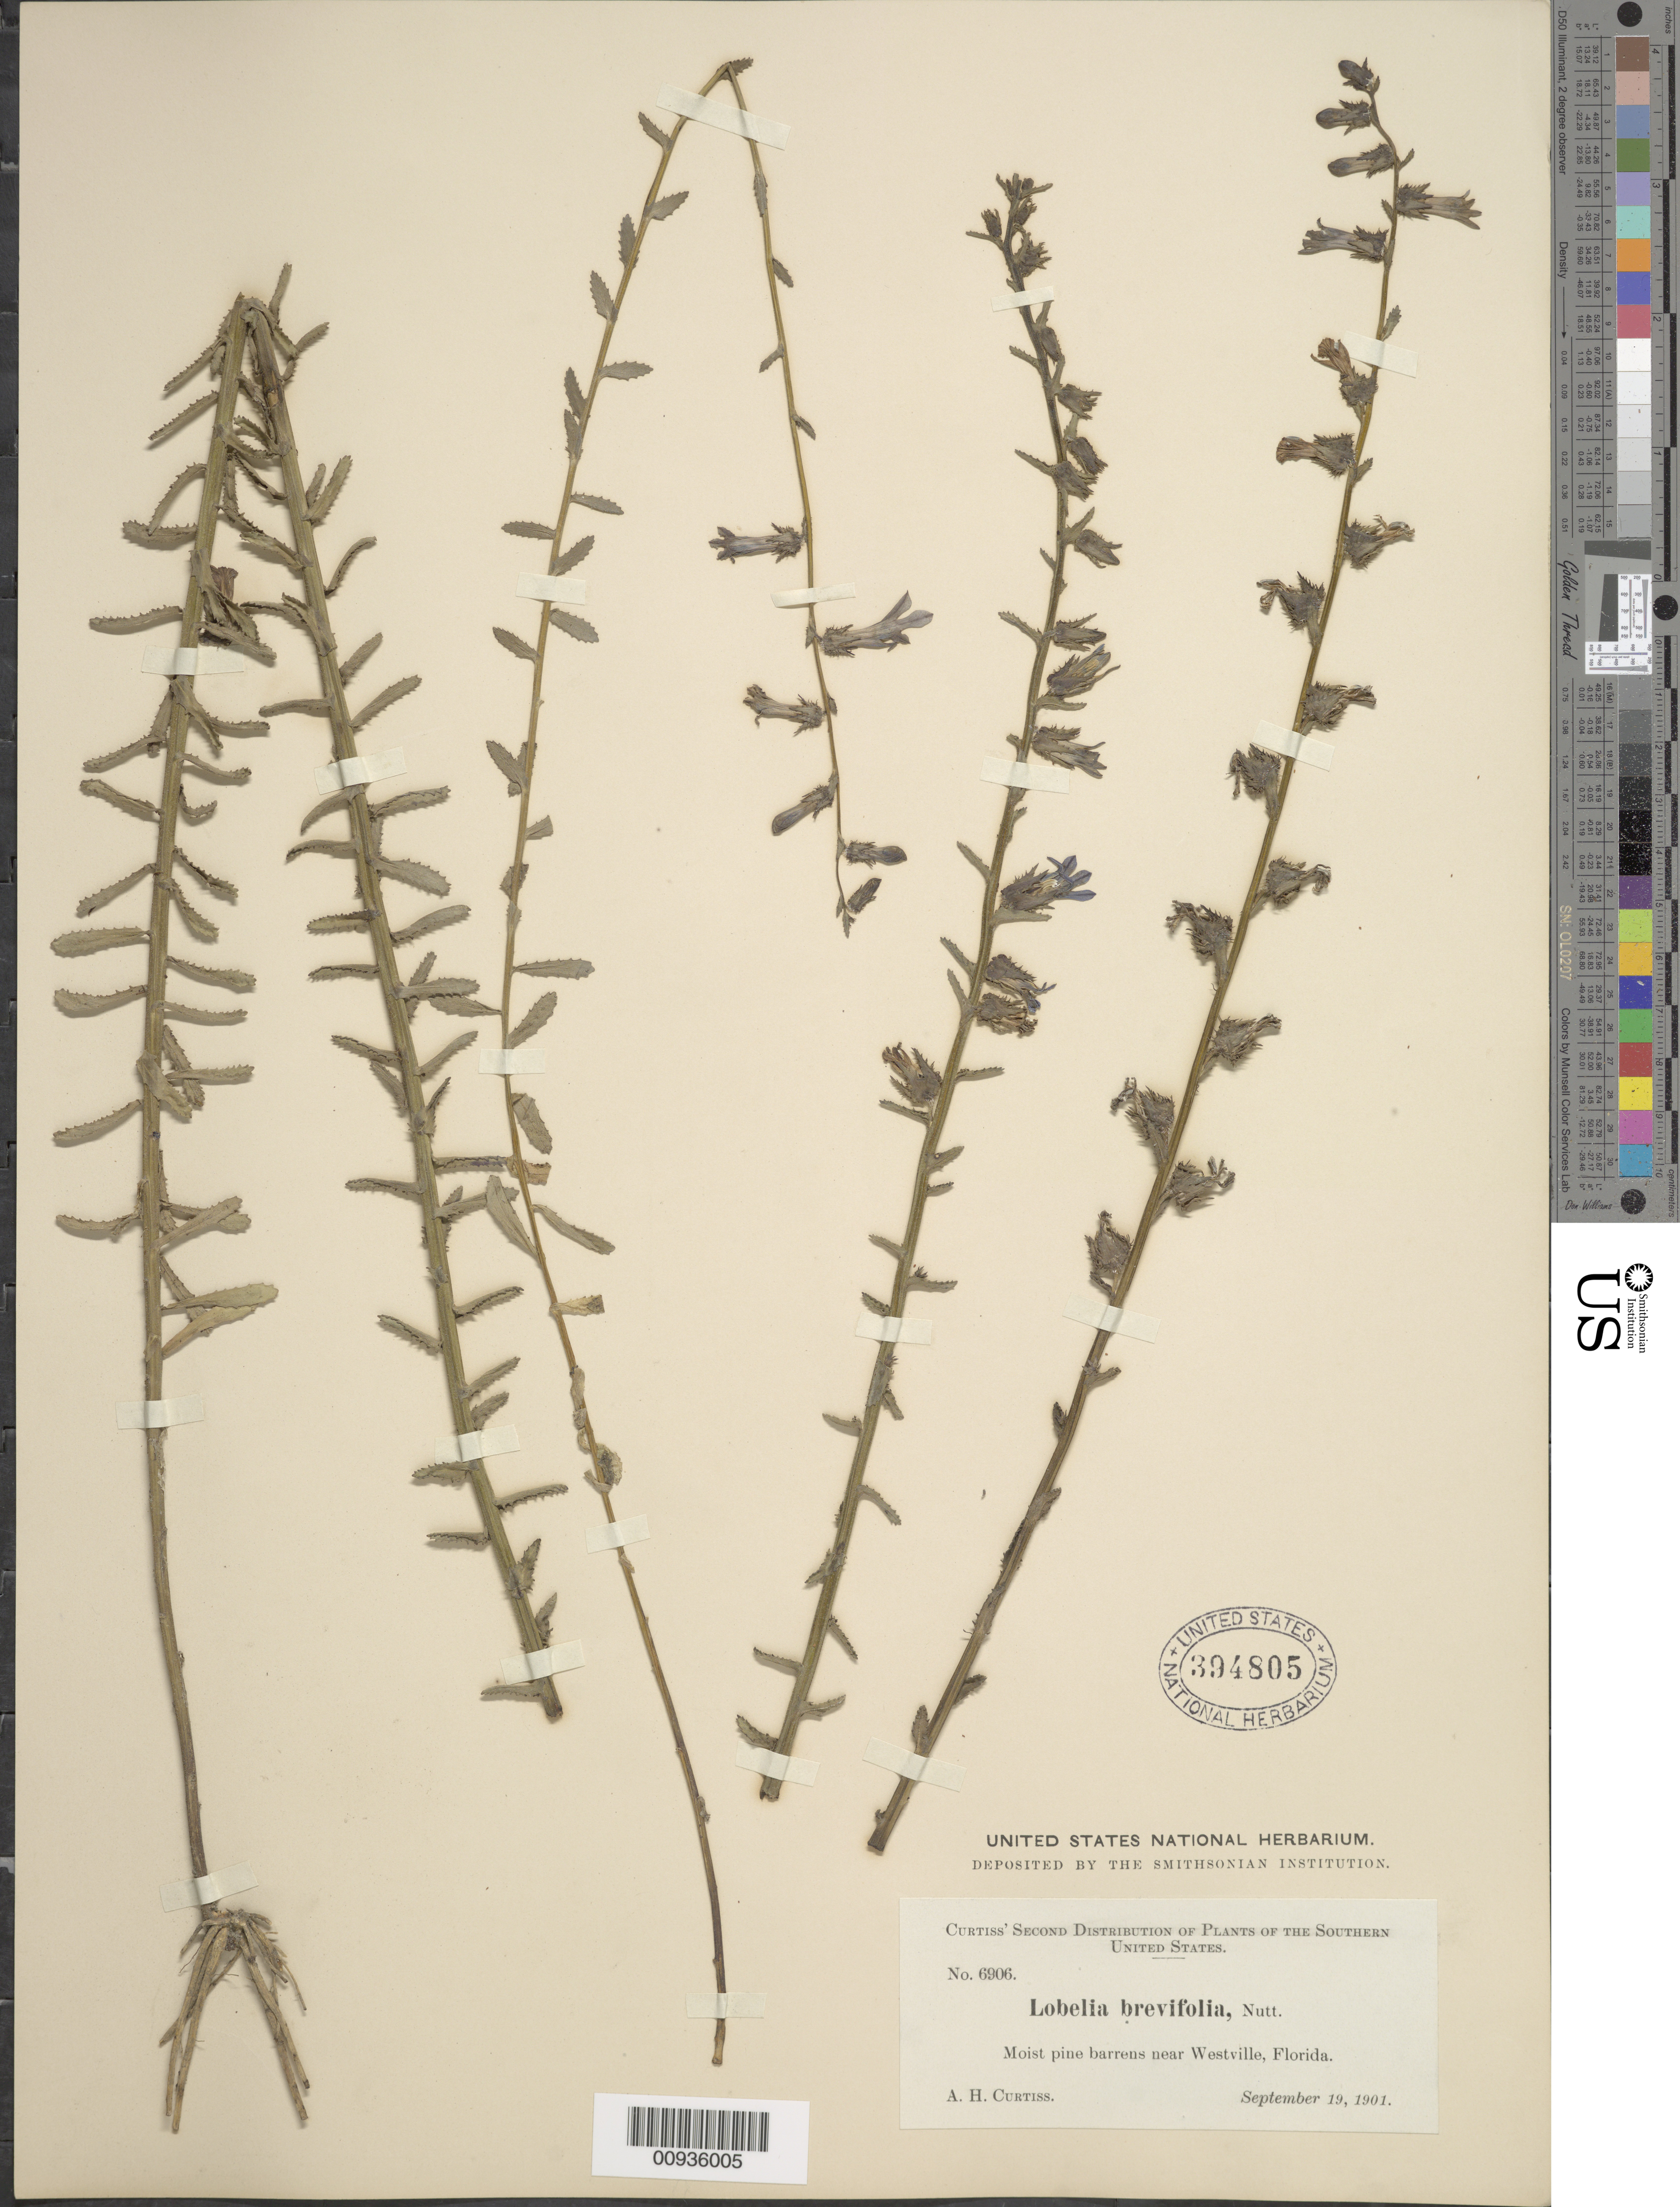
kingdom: Plantae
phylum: Tracheophyta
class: Magnoliopsida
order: Asterales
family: Campanulaceae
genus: Lobelia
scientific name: Lobelia brevifolia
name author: Nutt. ex A. DC.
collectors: A. H. Curtiss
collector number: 6906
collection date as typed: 19 Sep 1901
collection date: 1901-09-19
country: United States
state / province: Florida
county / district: Holmes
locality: Near Westville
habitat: moist pine barrens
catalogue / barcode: US 394805